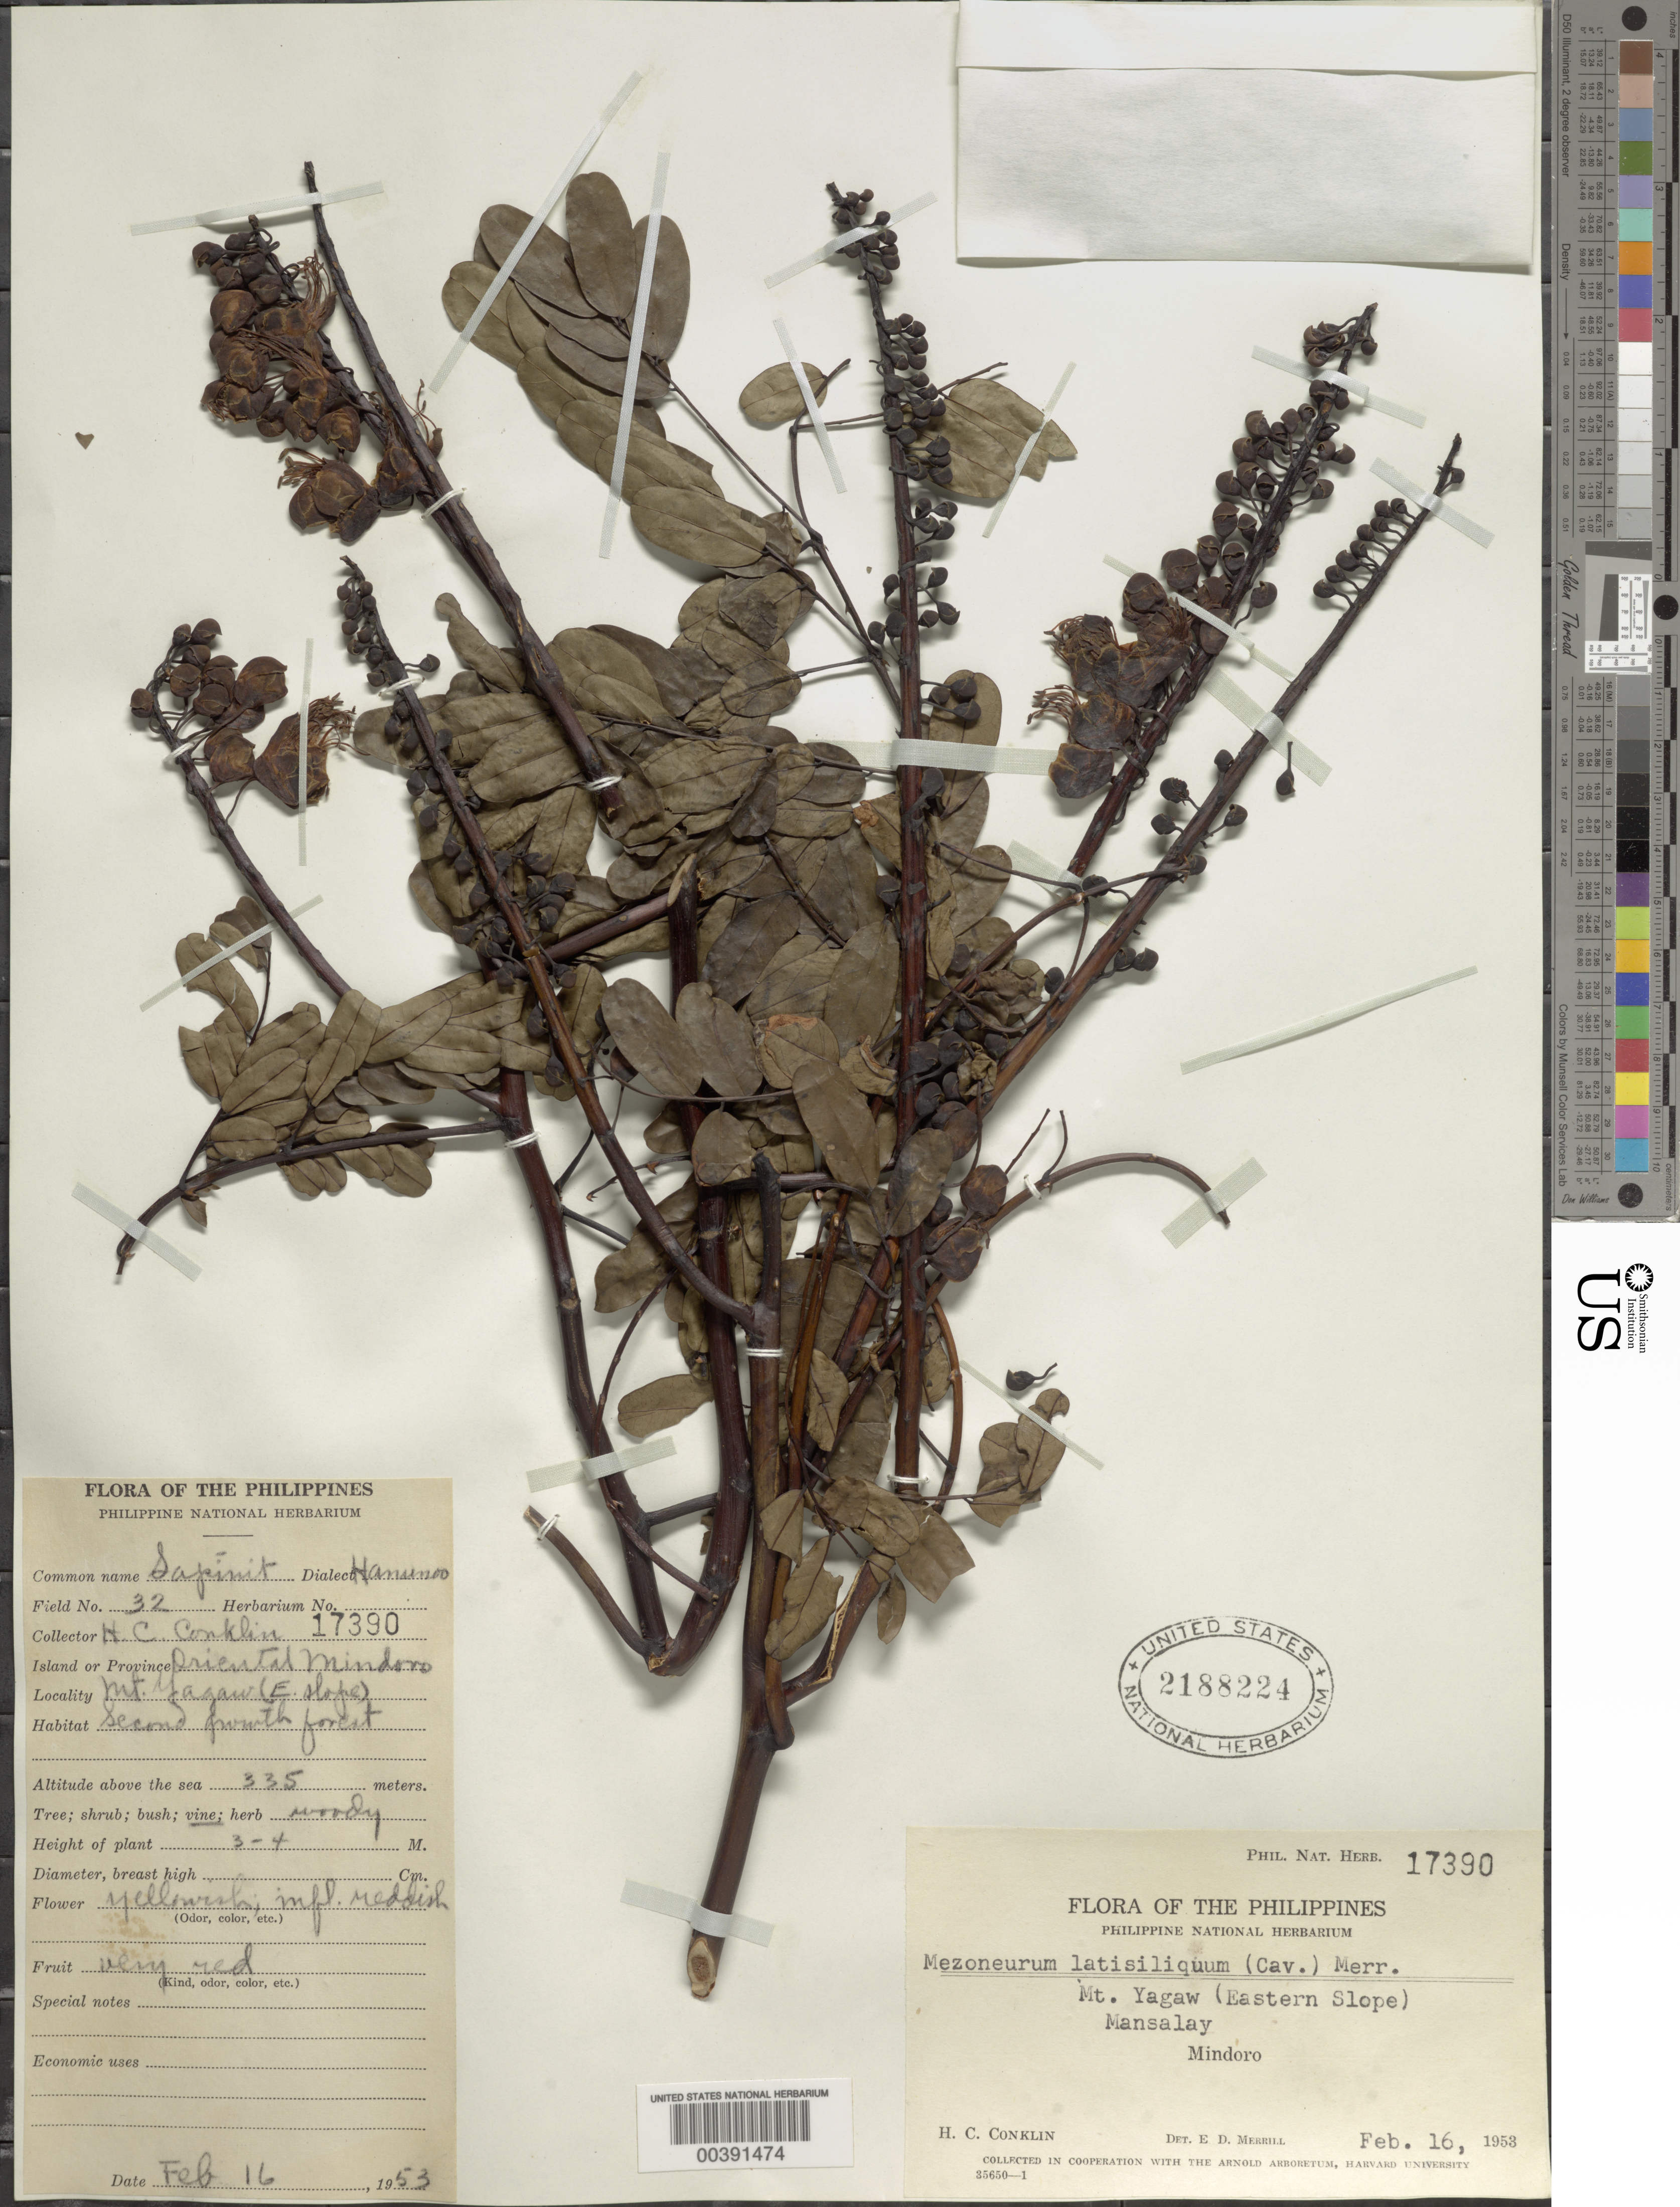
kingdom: Plantae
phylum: Tracheophyta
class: Magnoliopsida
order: Fabales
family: Fabaceae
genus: Mezoneuron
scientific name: Mezoneuron latisiliquum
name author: (Cav.) Merr.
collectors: H. Conklin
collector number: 32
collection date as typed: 16 Feb 1953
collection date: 1953-02-16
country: Philippines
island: Mindoro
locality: Mansalay, mt. yagaw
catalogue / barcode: US 2188224